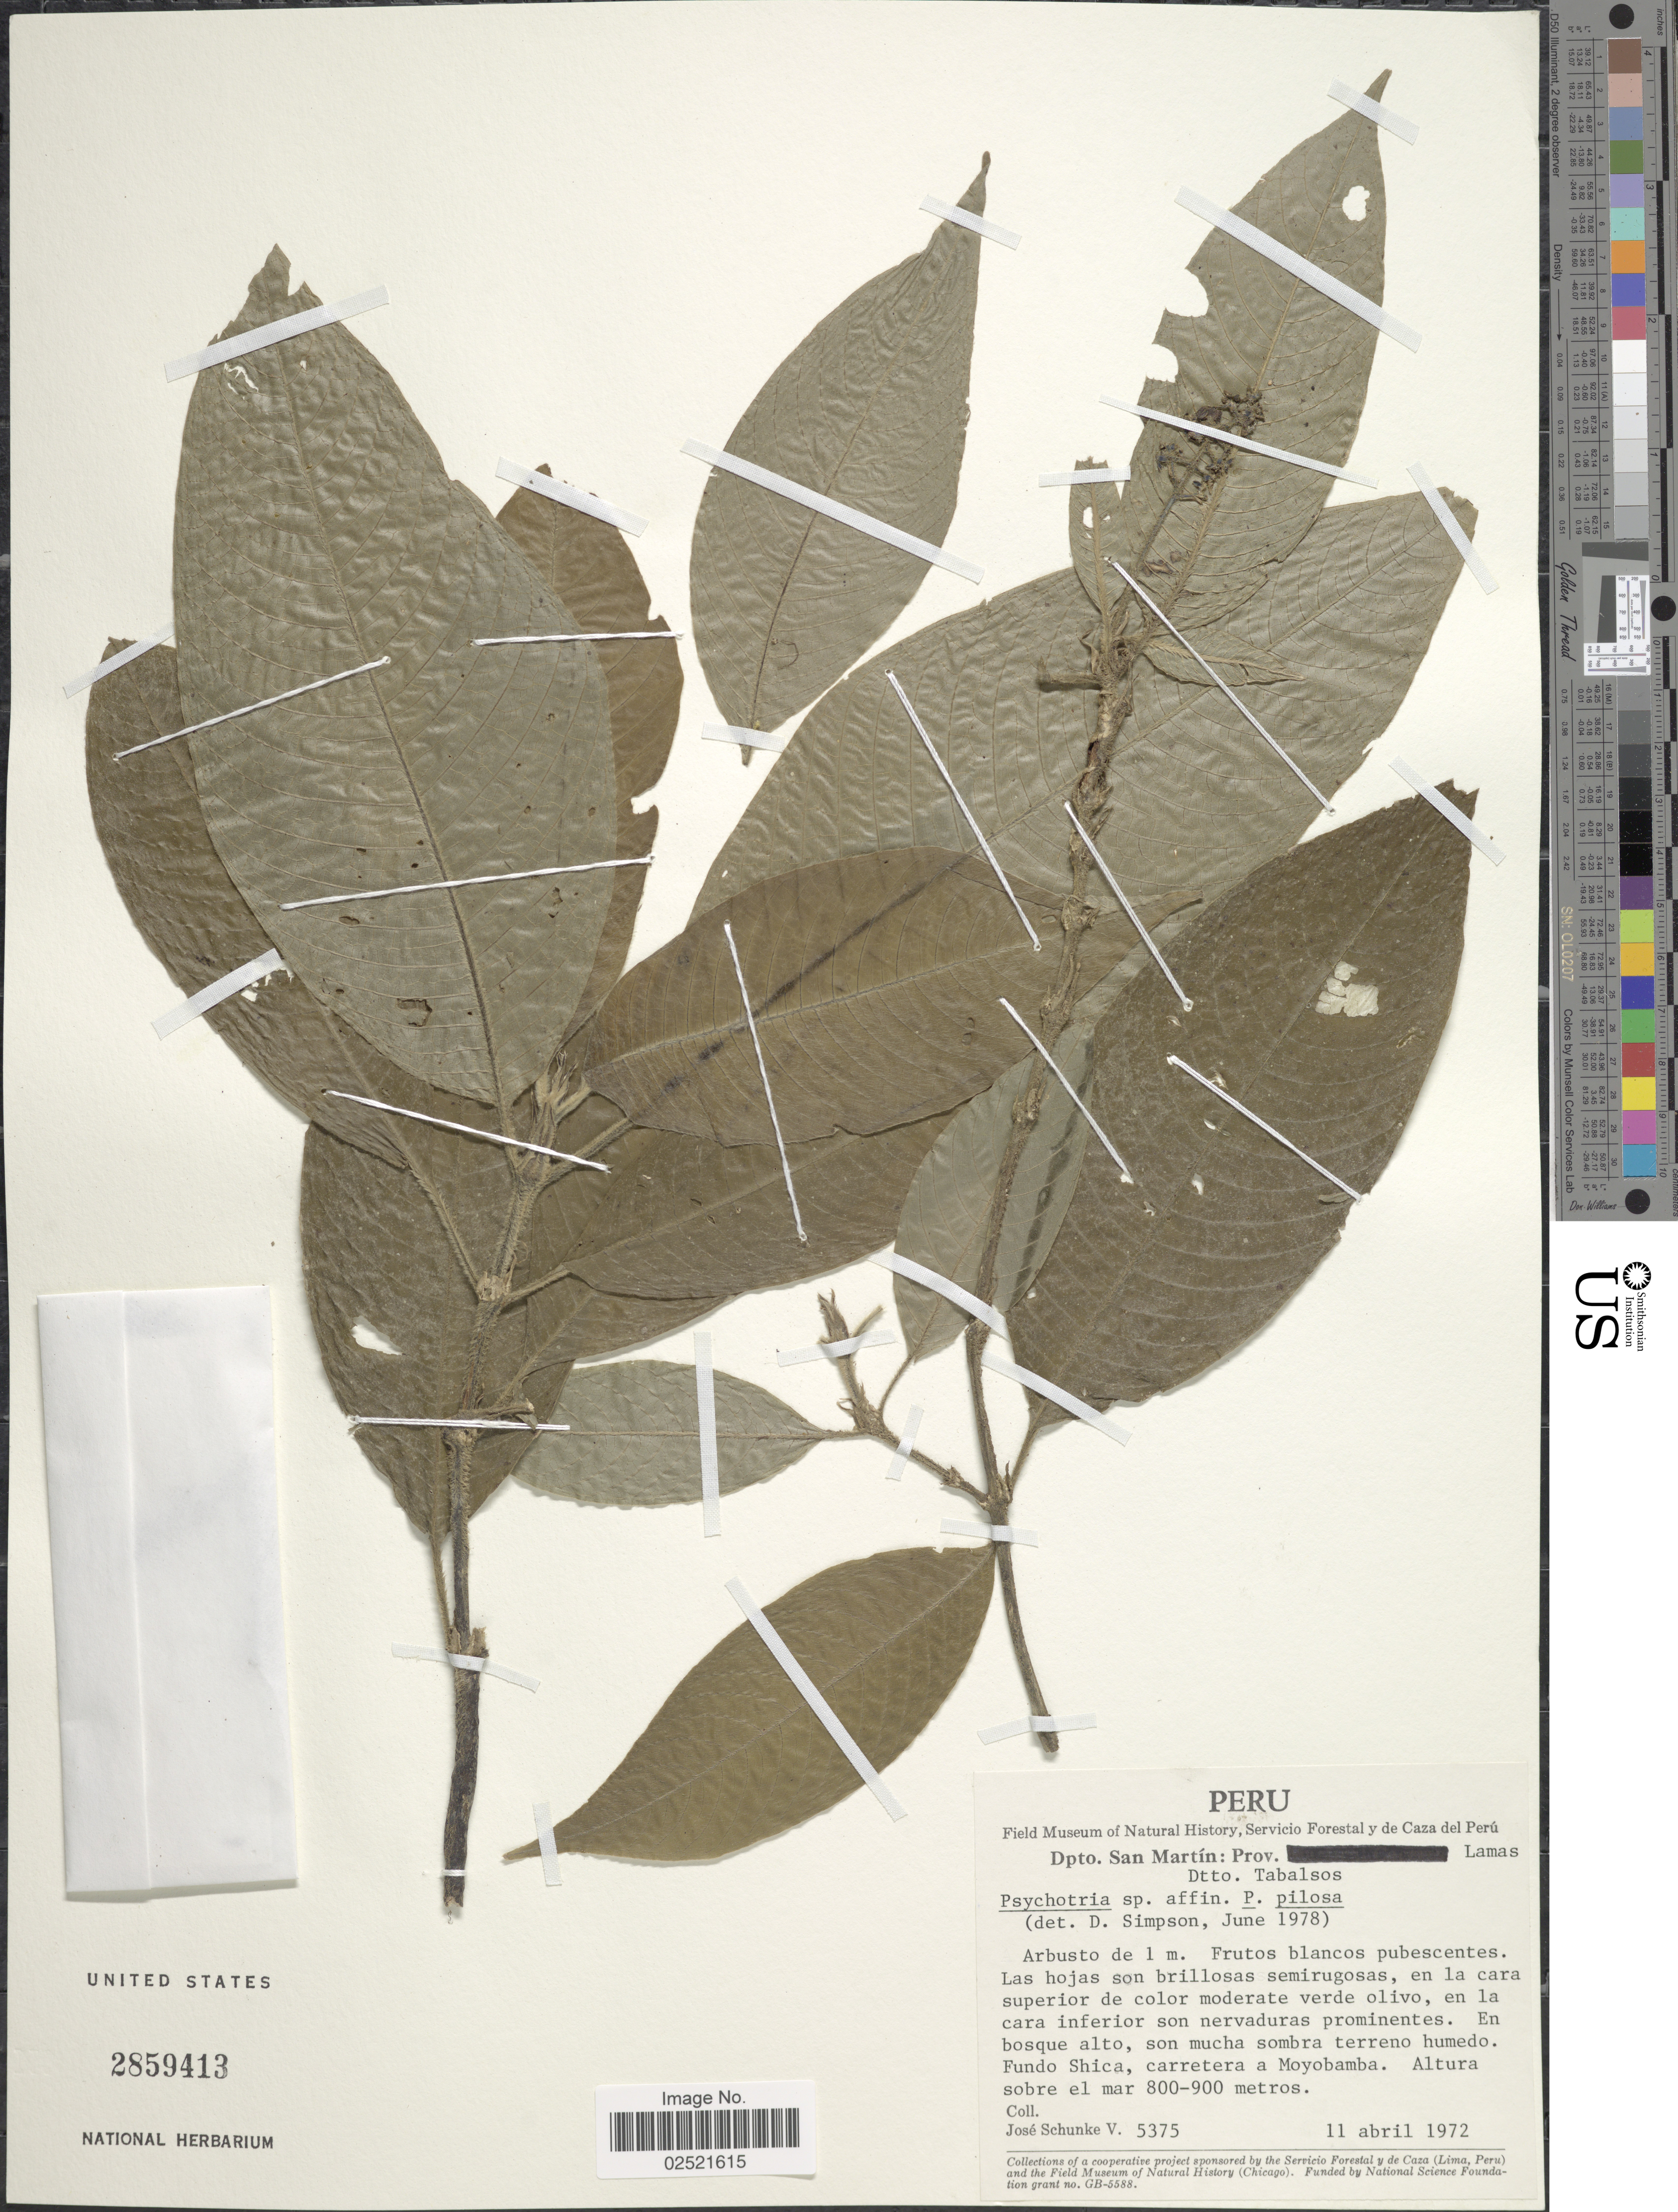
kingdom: Plantae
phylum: Tracheophyta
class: Magnoliopsida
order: Gentianales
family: Rubiaceae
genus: Psychotria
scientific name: Psychotria pilosa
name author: Ruiz & Pav.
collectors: J. Schunke Vigo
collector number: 5375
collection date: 1972-04-11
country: Peru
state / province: San Martín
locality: Prov. Lamas, Dtto. Tabalsos, Fundo Shica, carretera a Moyobamba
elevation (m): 800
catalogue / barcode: US 2859413